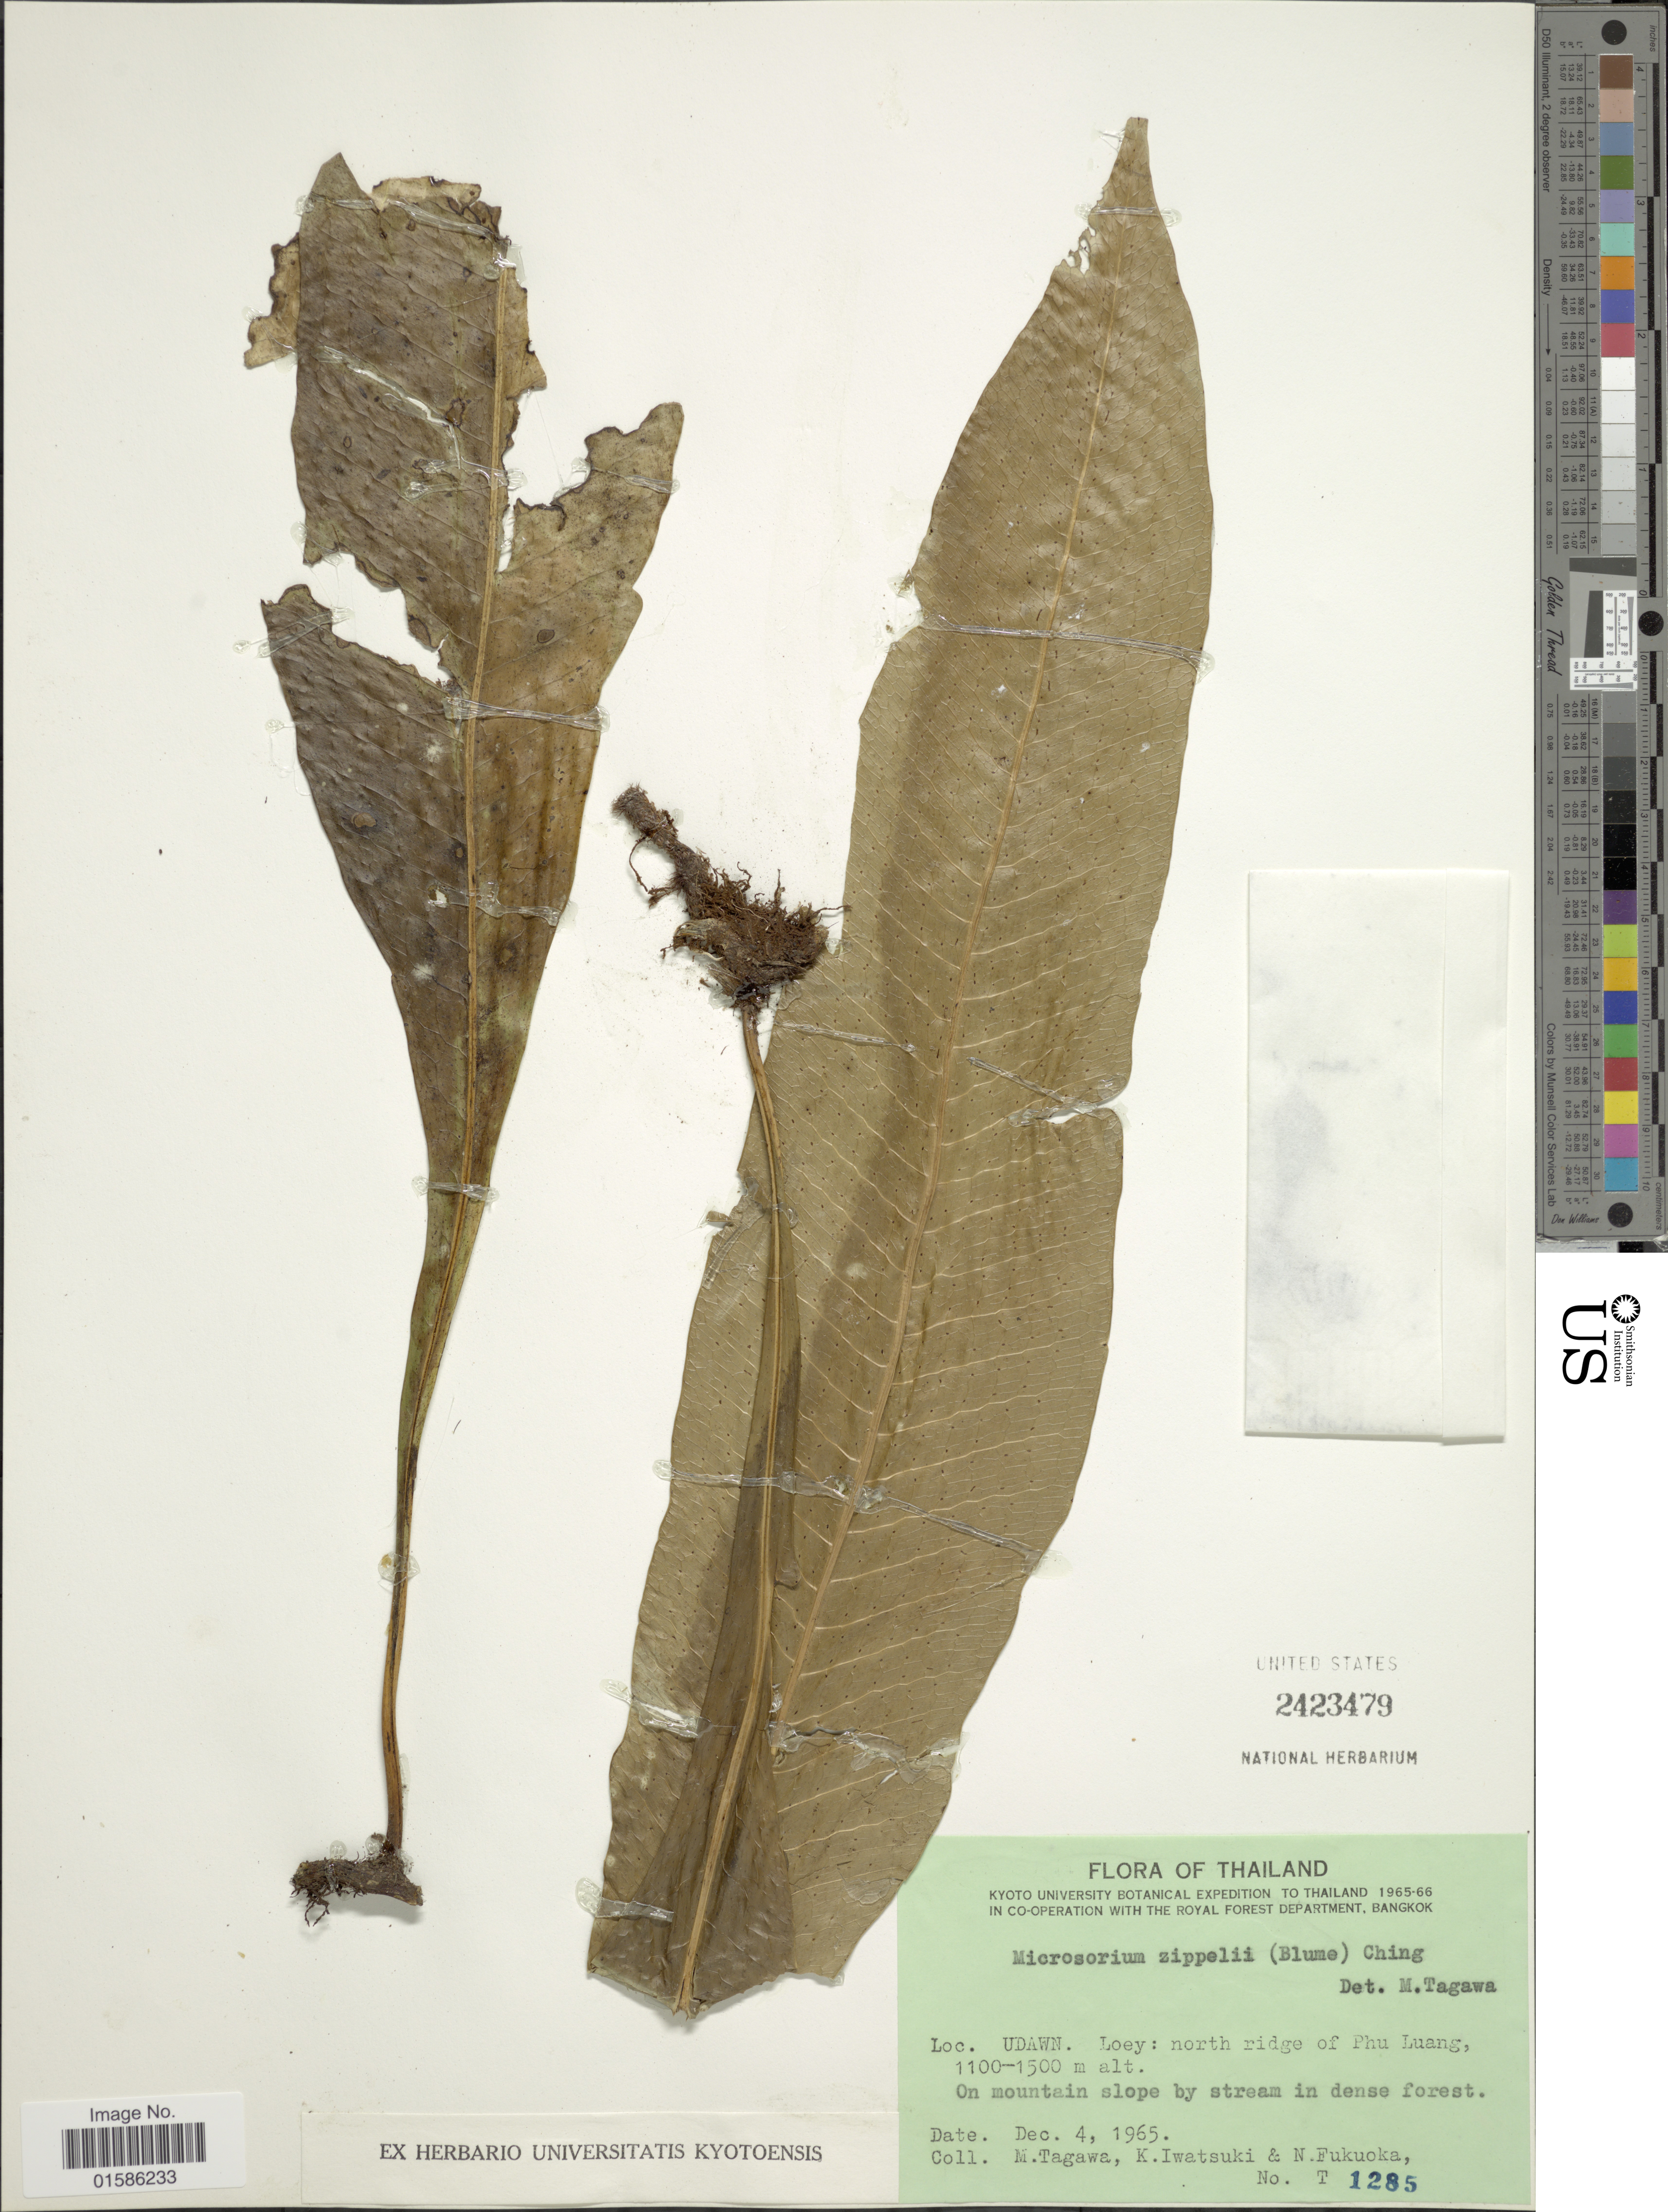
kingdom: Plantae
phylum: Tracheophyta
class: Polypodiopsida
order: Polypodiales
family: Polypodiaceae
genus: Microsorum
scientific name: Microsorum zippelii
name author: (Blume) Ching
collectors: M. Tagawa, K. Iwatsuki & N. Fukuoka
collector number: T 1285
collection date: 1965-12-04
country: Thailand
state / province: Loei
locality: Udawn. Loey: north ridge of Phu Luang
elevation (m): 1100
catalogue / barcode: US 2423479